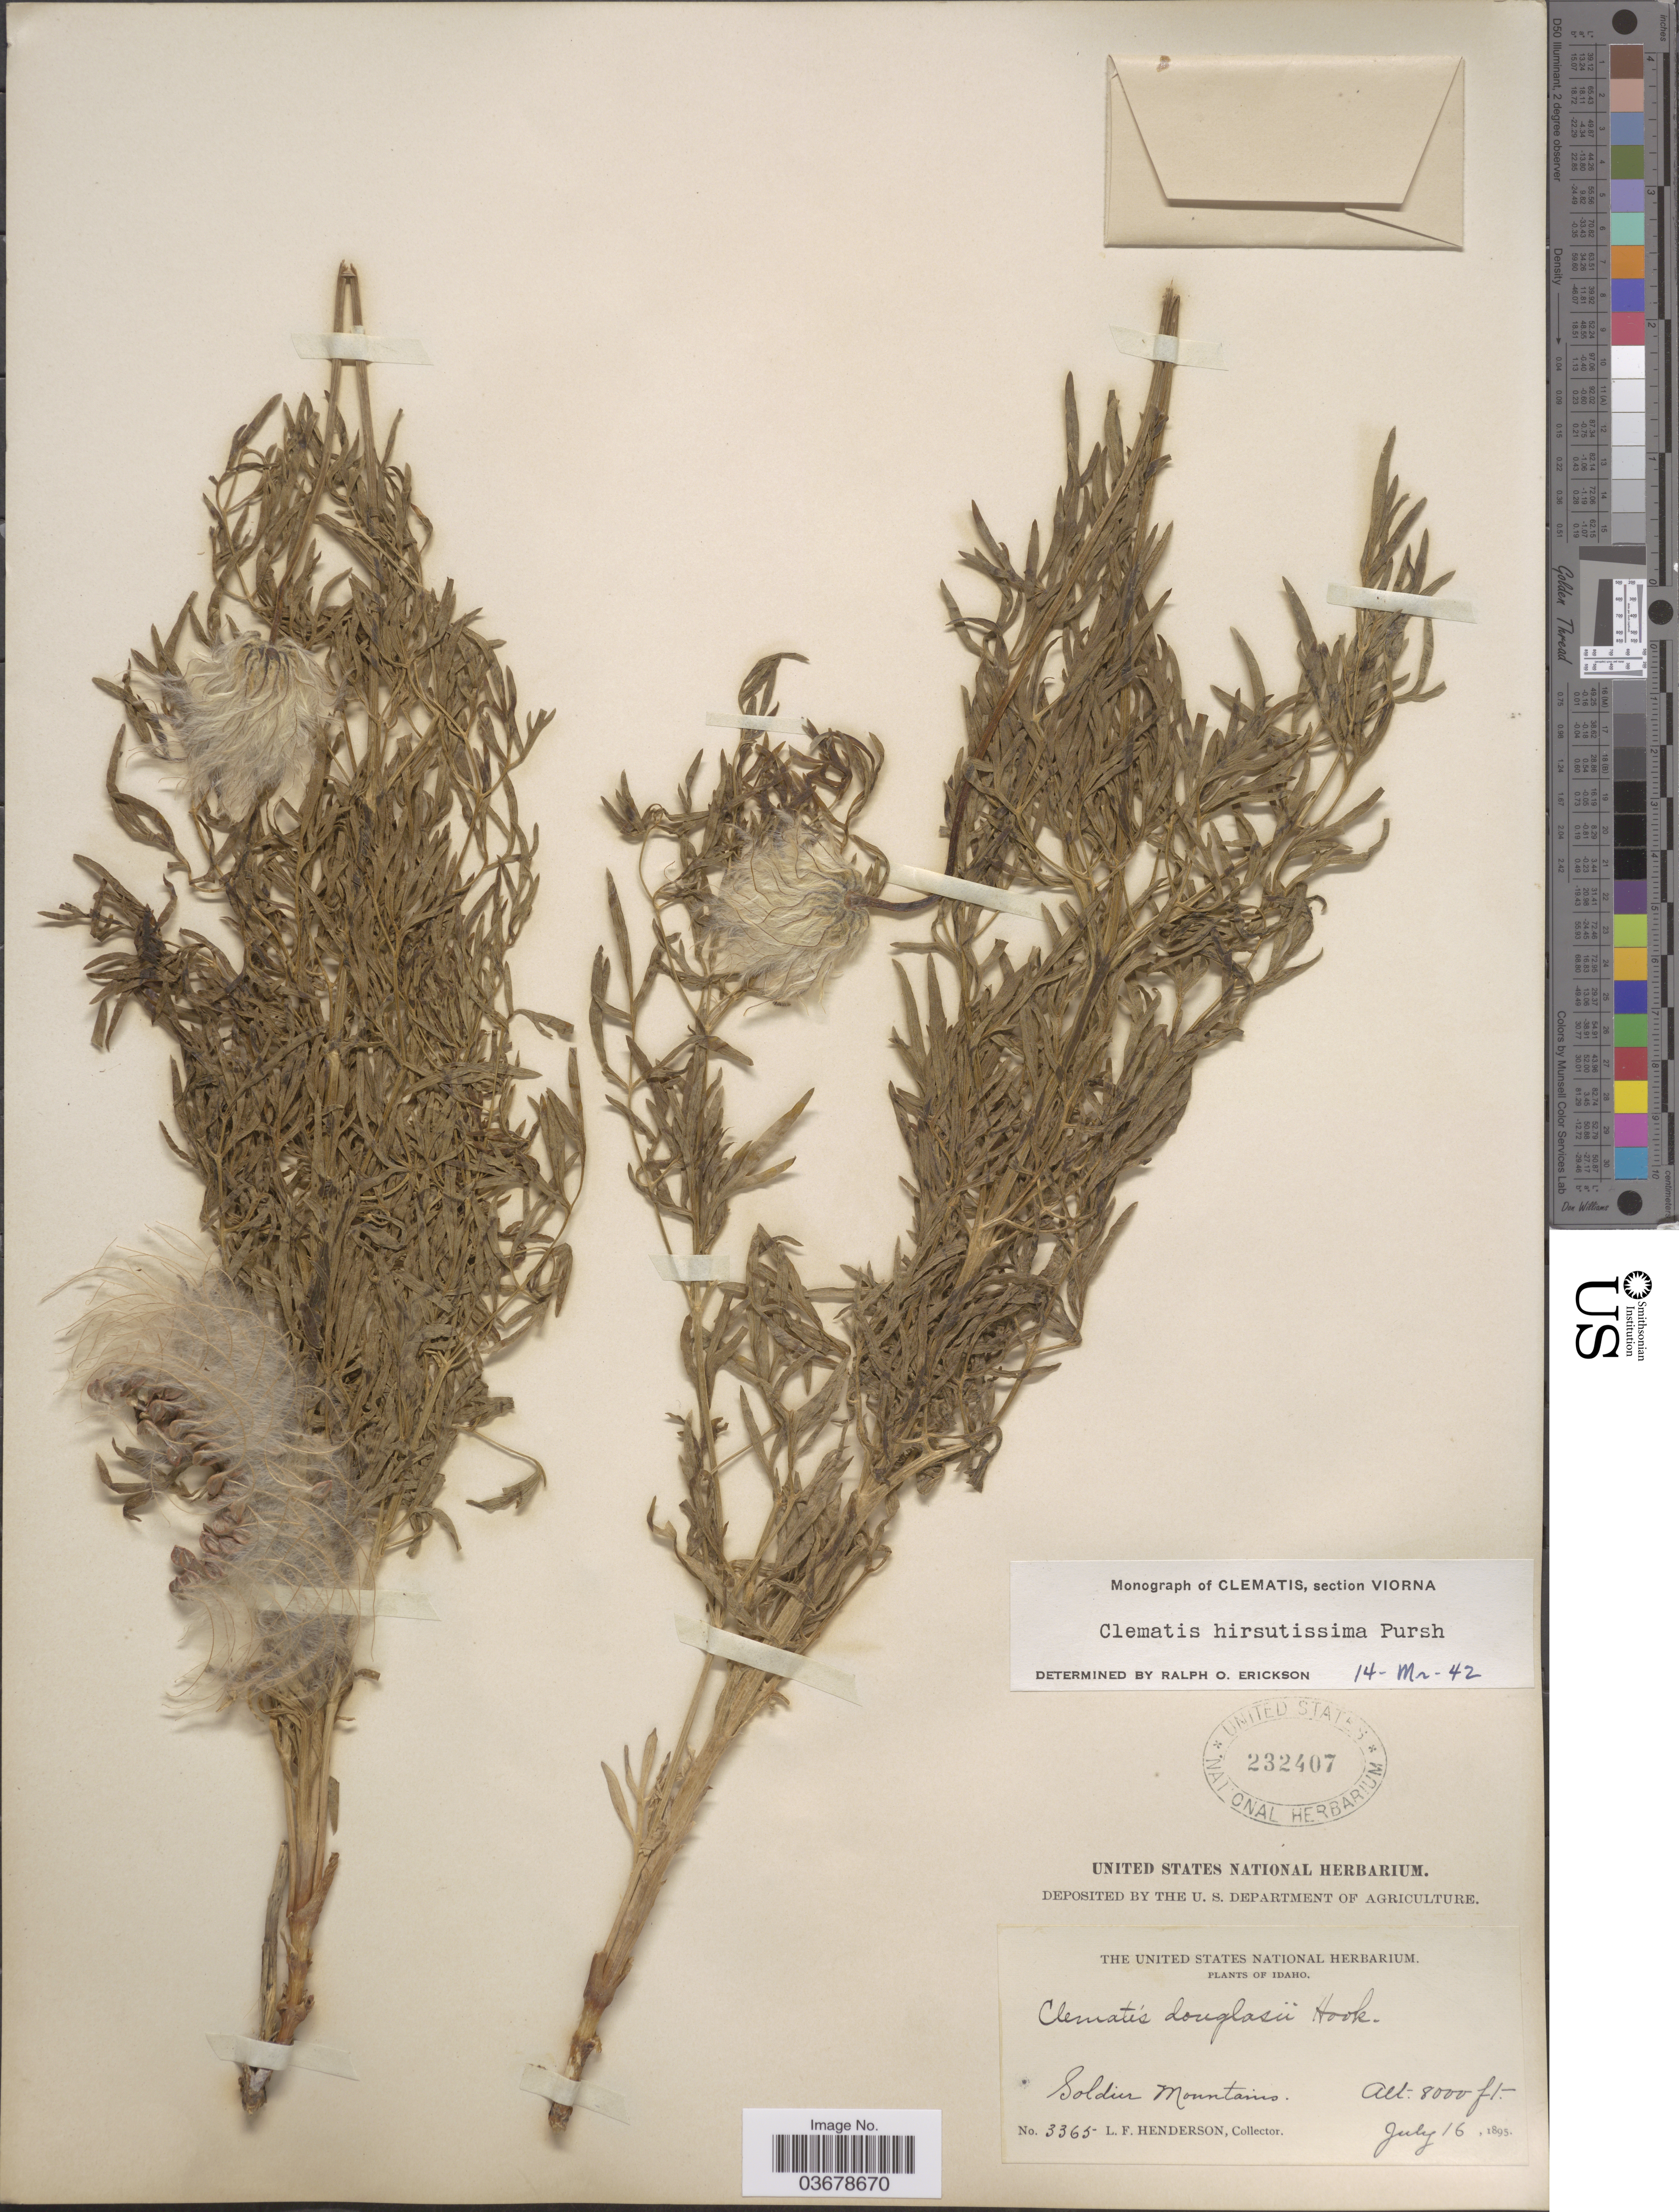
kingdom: Plantae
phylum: Tracheophyta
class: Magnoliopsida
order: Ranunculales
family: Ranunculaceae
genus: Clematis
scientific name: Clematis viorna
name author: L.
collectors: L. Henderson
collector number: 3365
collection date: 1895-07-16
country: United States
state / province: Idaho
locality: Soldier Mountains.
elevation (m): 2438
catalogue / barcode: US 232407